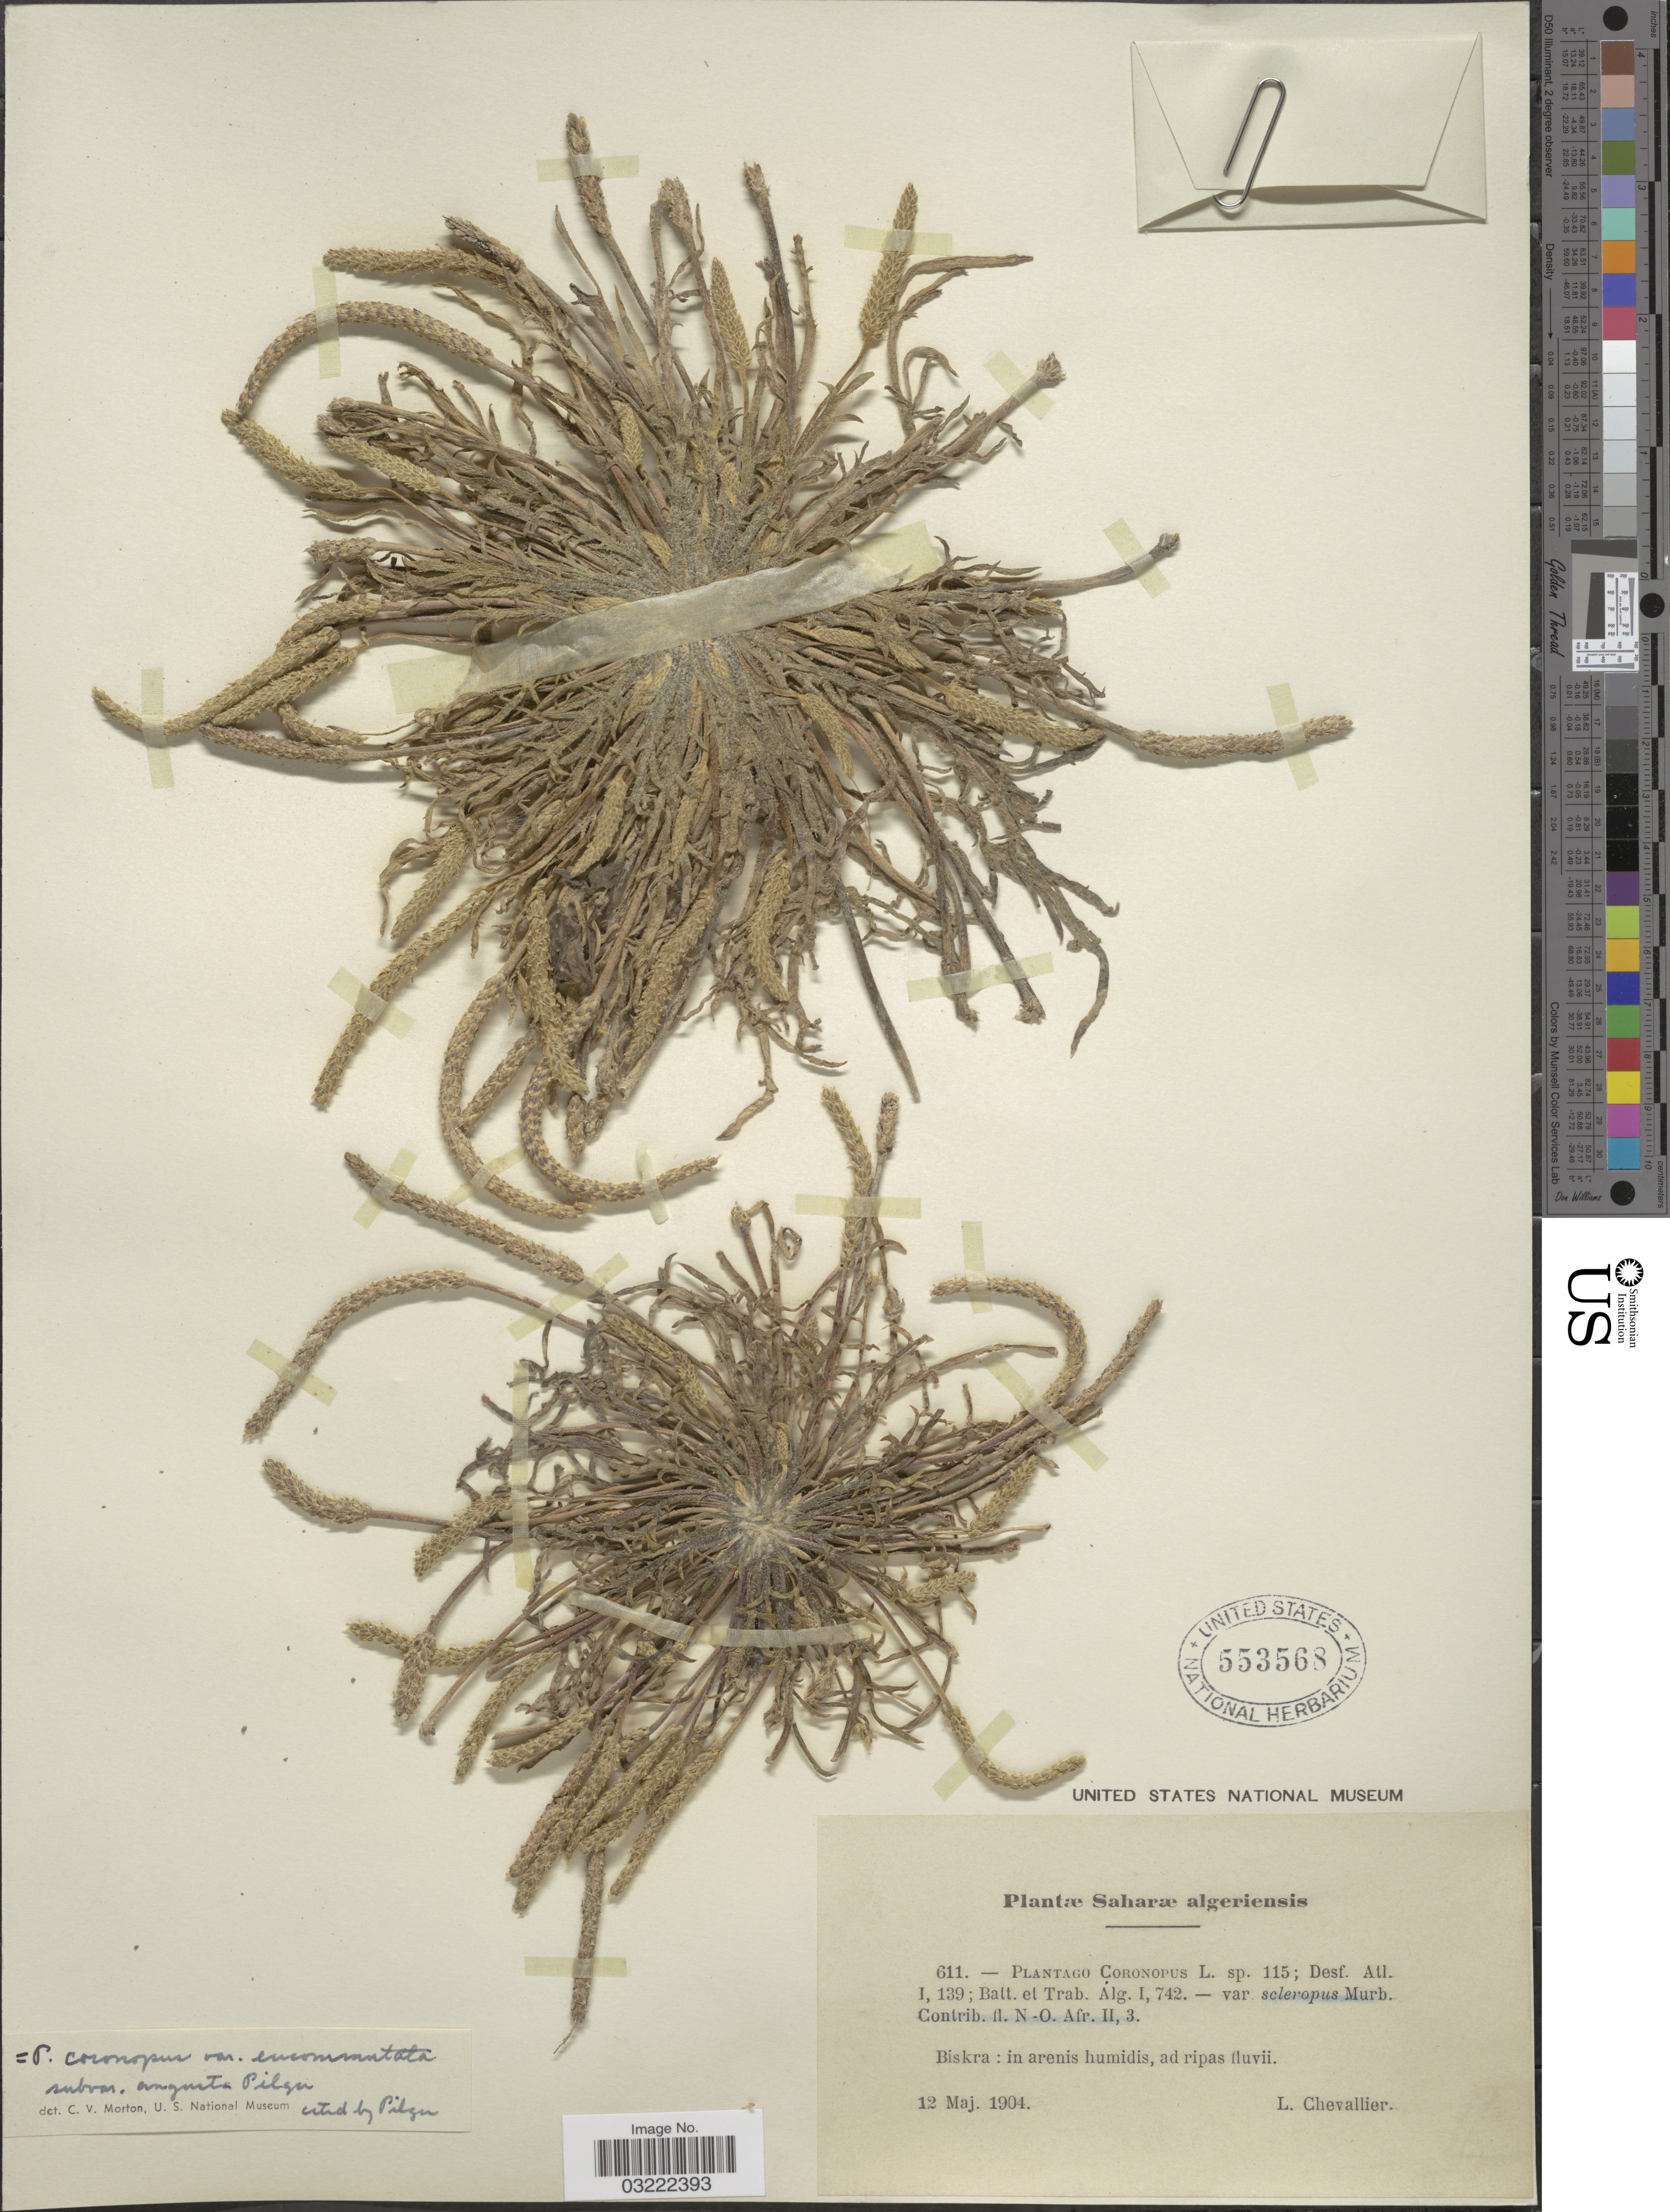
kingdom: Plantae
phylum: Tracheophyta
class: Magnoliopsida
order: Lamiales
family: Plantaginaceae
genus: Plantago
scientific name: Plantago coronopus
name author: L.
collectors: L. Chevallier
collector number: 611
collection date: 1904-05-12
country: Algeria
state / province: Biskra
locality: Saharæ algeriensis.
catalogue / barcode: US 553568